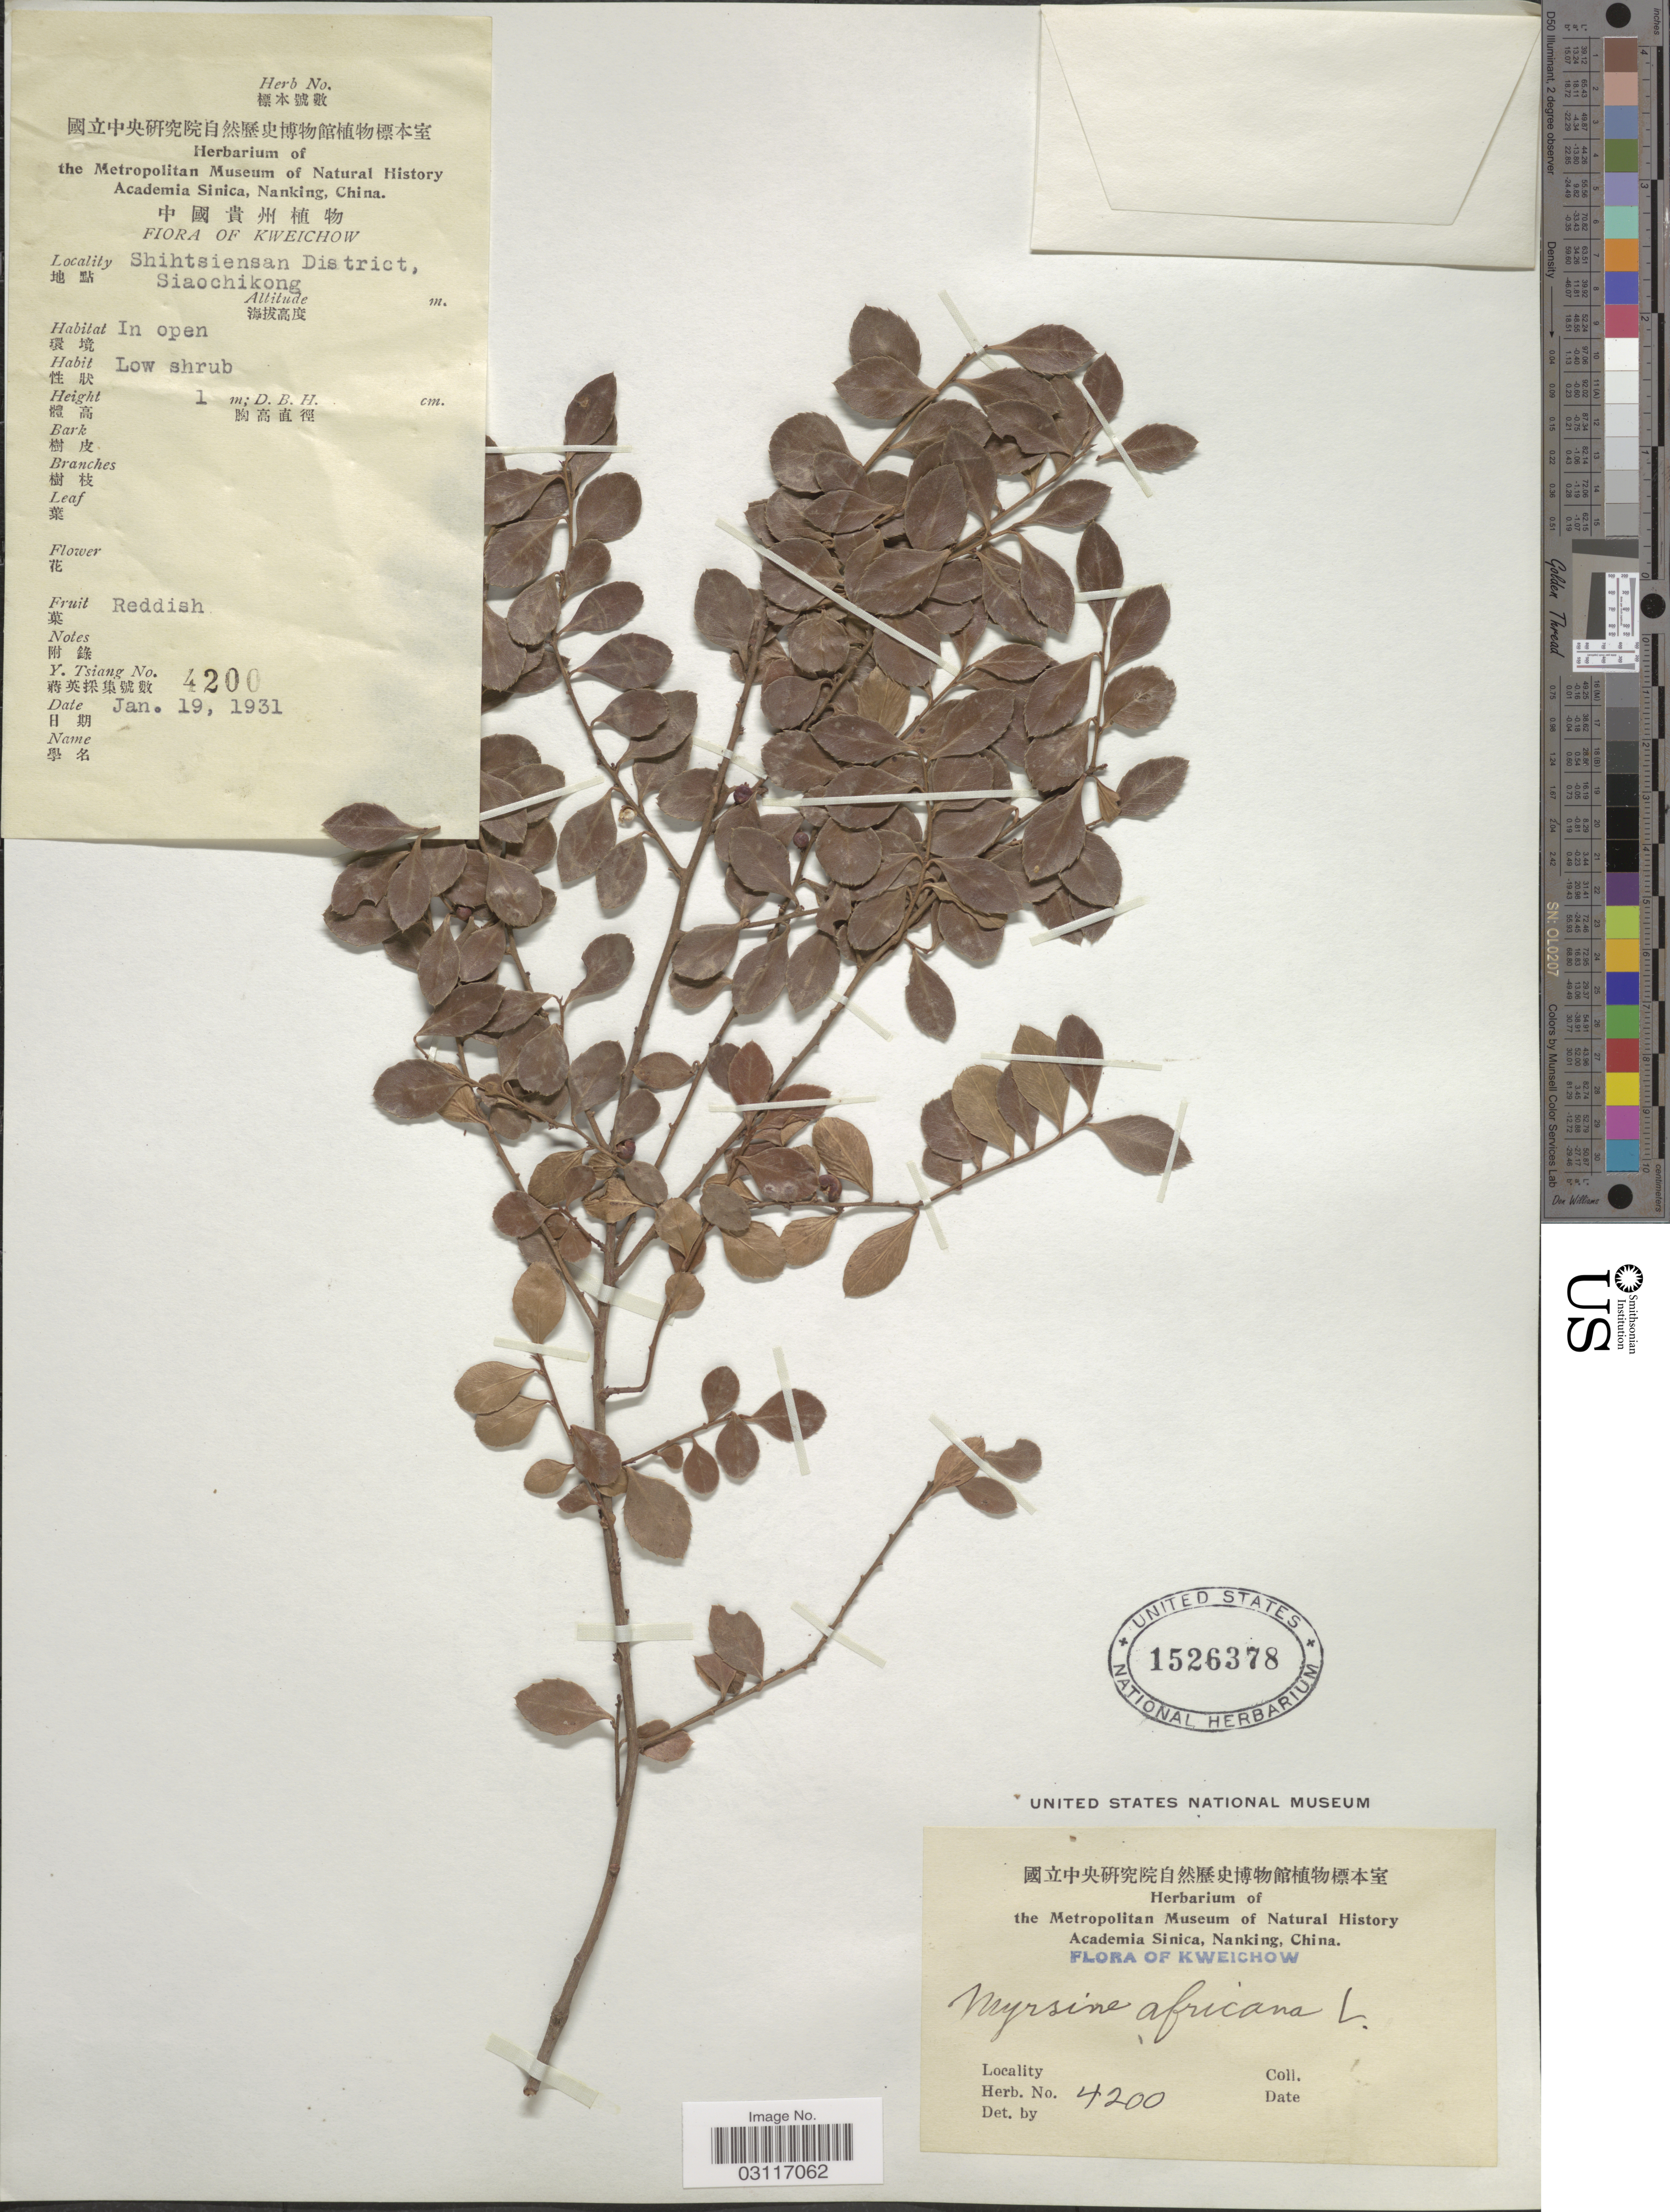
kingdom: Plantae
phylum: Tracheophyta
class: Magnoliopsida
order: Ericales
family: Primulaceae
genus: Myrsine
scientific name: Myrsine africana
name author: L.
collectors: Y. Tsiang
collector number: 4200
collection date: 1931-01-19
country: China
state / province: Guizhou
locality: Kweichow. Shihtsiensan District, Siaochikong.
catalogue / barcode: US 1526378